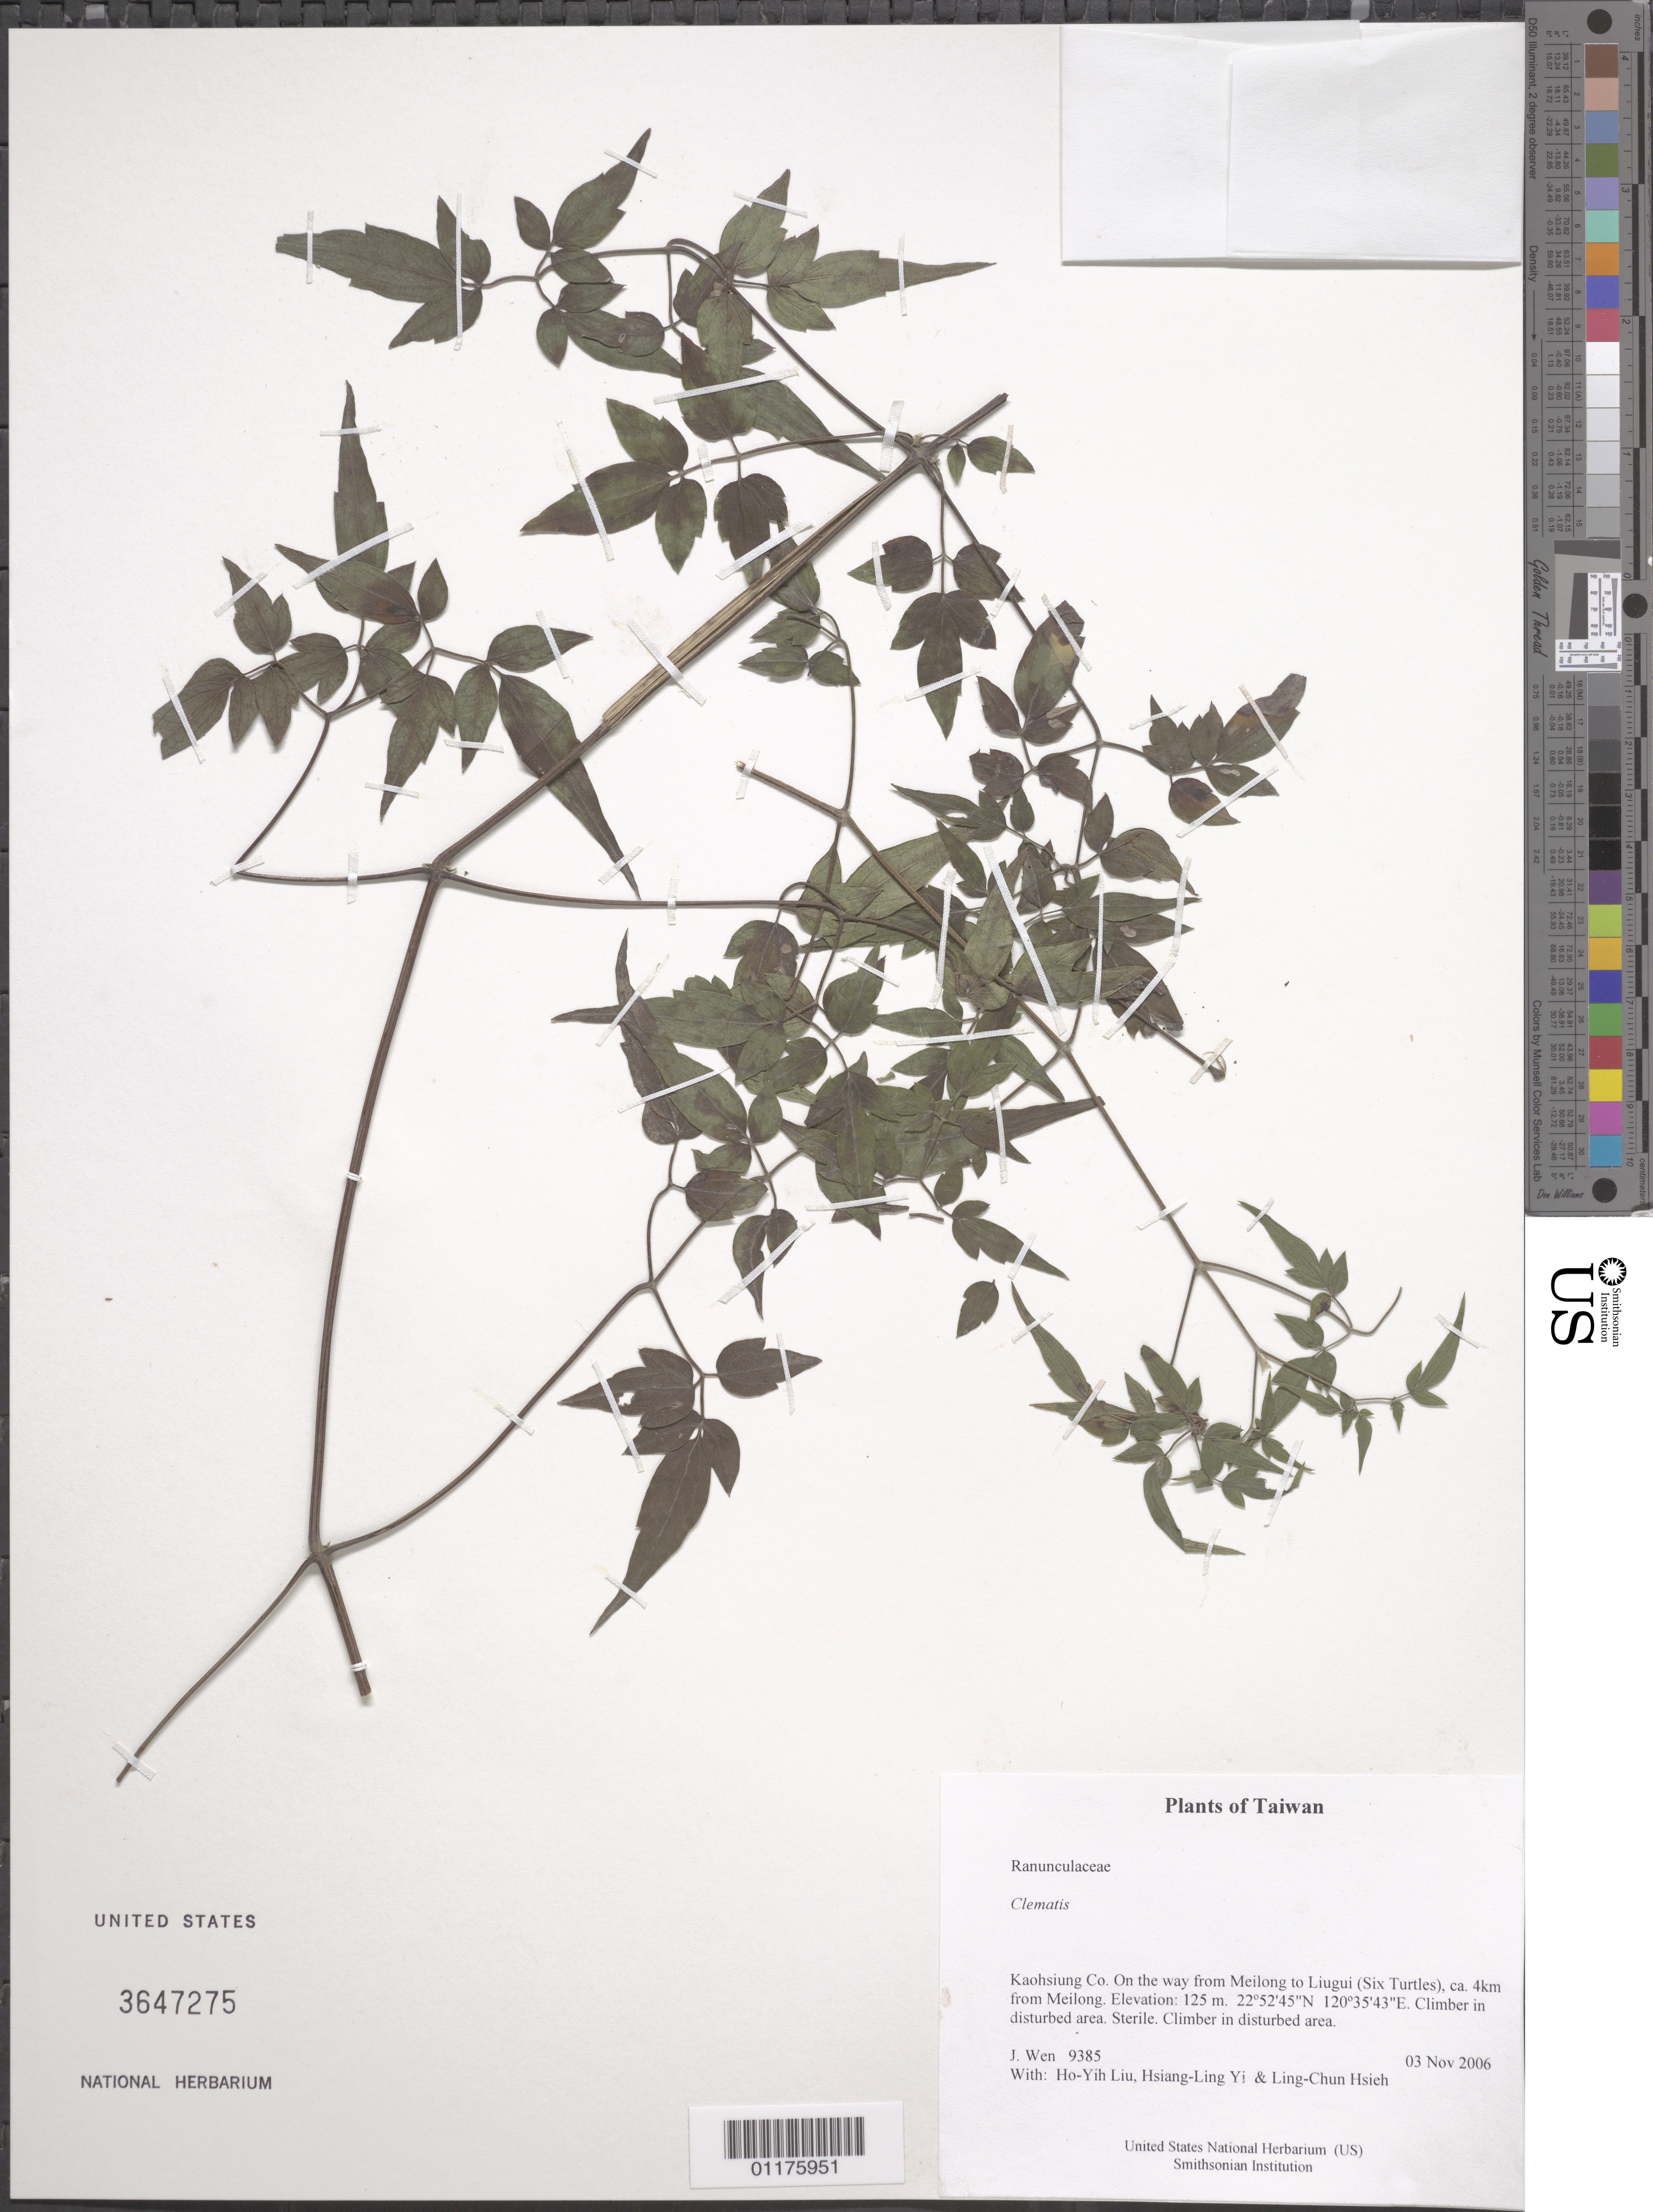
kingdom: Plantae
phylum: Tracheophyta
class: Magnoliopsida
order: Ranunculales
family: Ranunculaceae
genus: Clematis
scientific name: Clematis sp.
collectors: J. Wen, H. Liu, H. l. Yi & L. Hsieh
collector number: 9385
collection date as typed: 03 Nov 2006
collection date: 2006-11-03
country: Taiwan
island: Taiwan [Formosa]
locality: On the way from Meilong to Liugui (Six Turtles), ca. 4km from Meilong.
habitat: In disturbed area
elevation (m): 125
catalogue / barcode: US 3647275